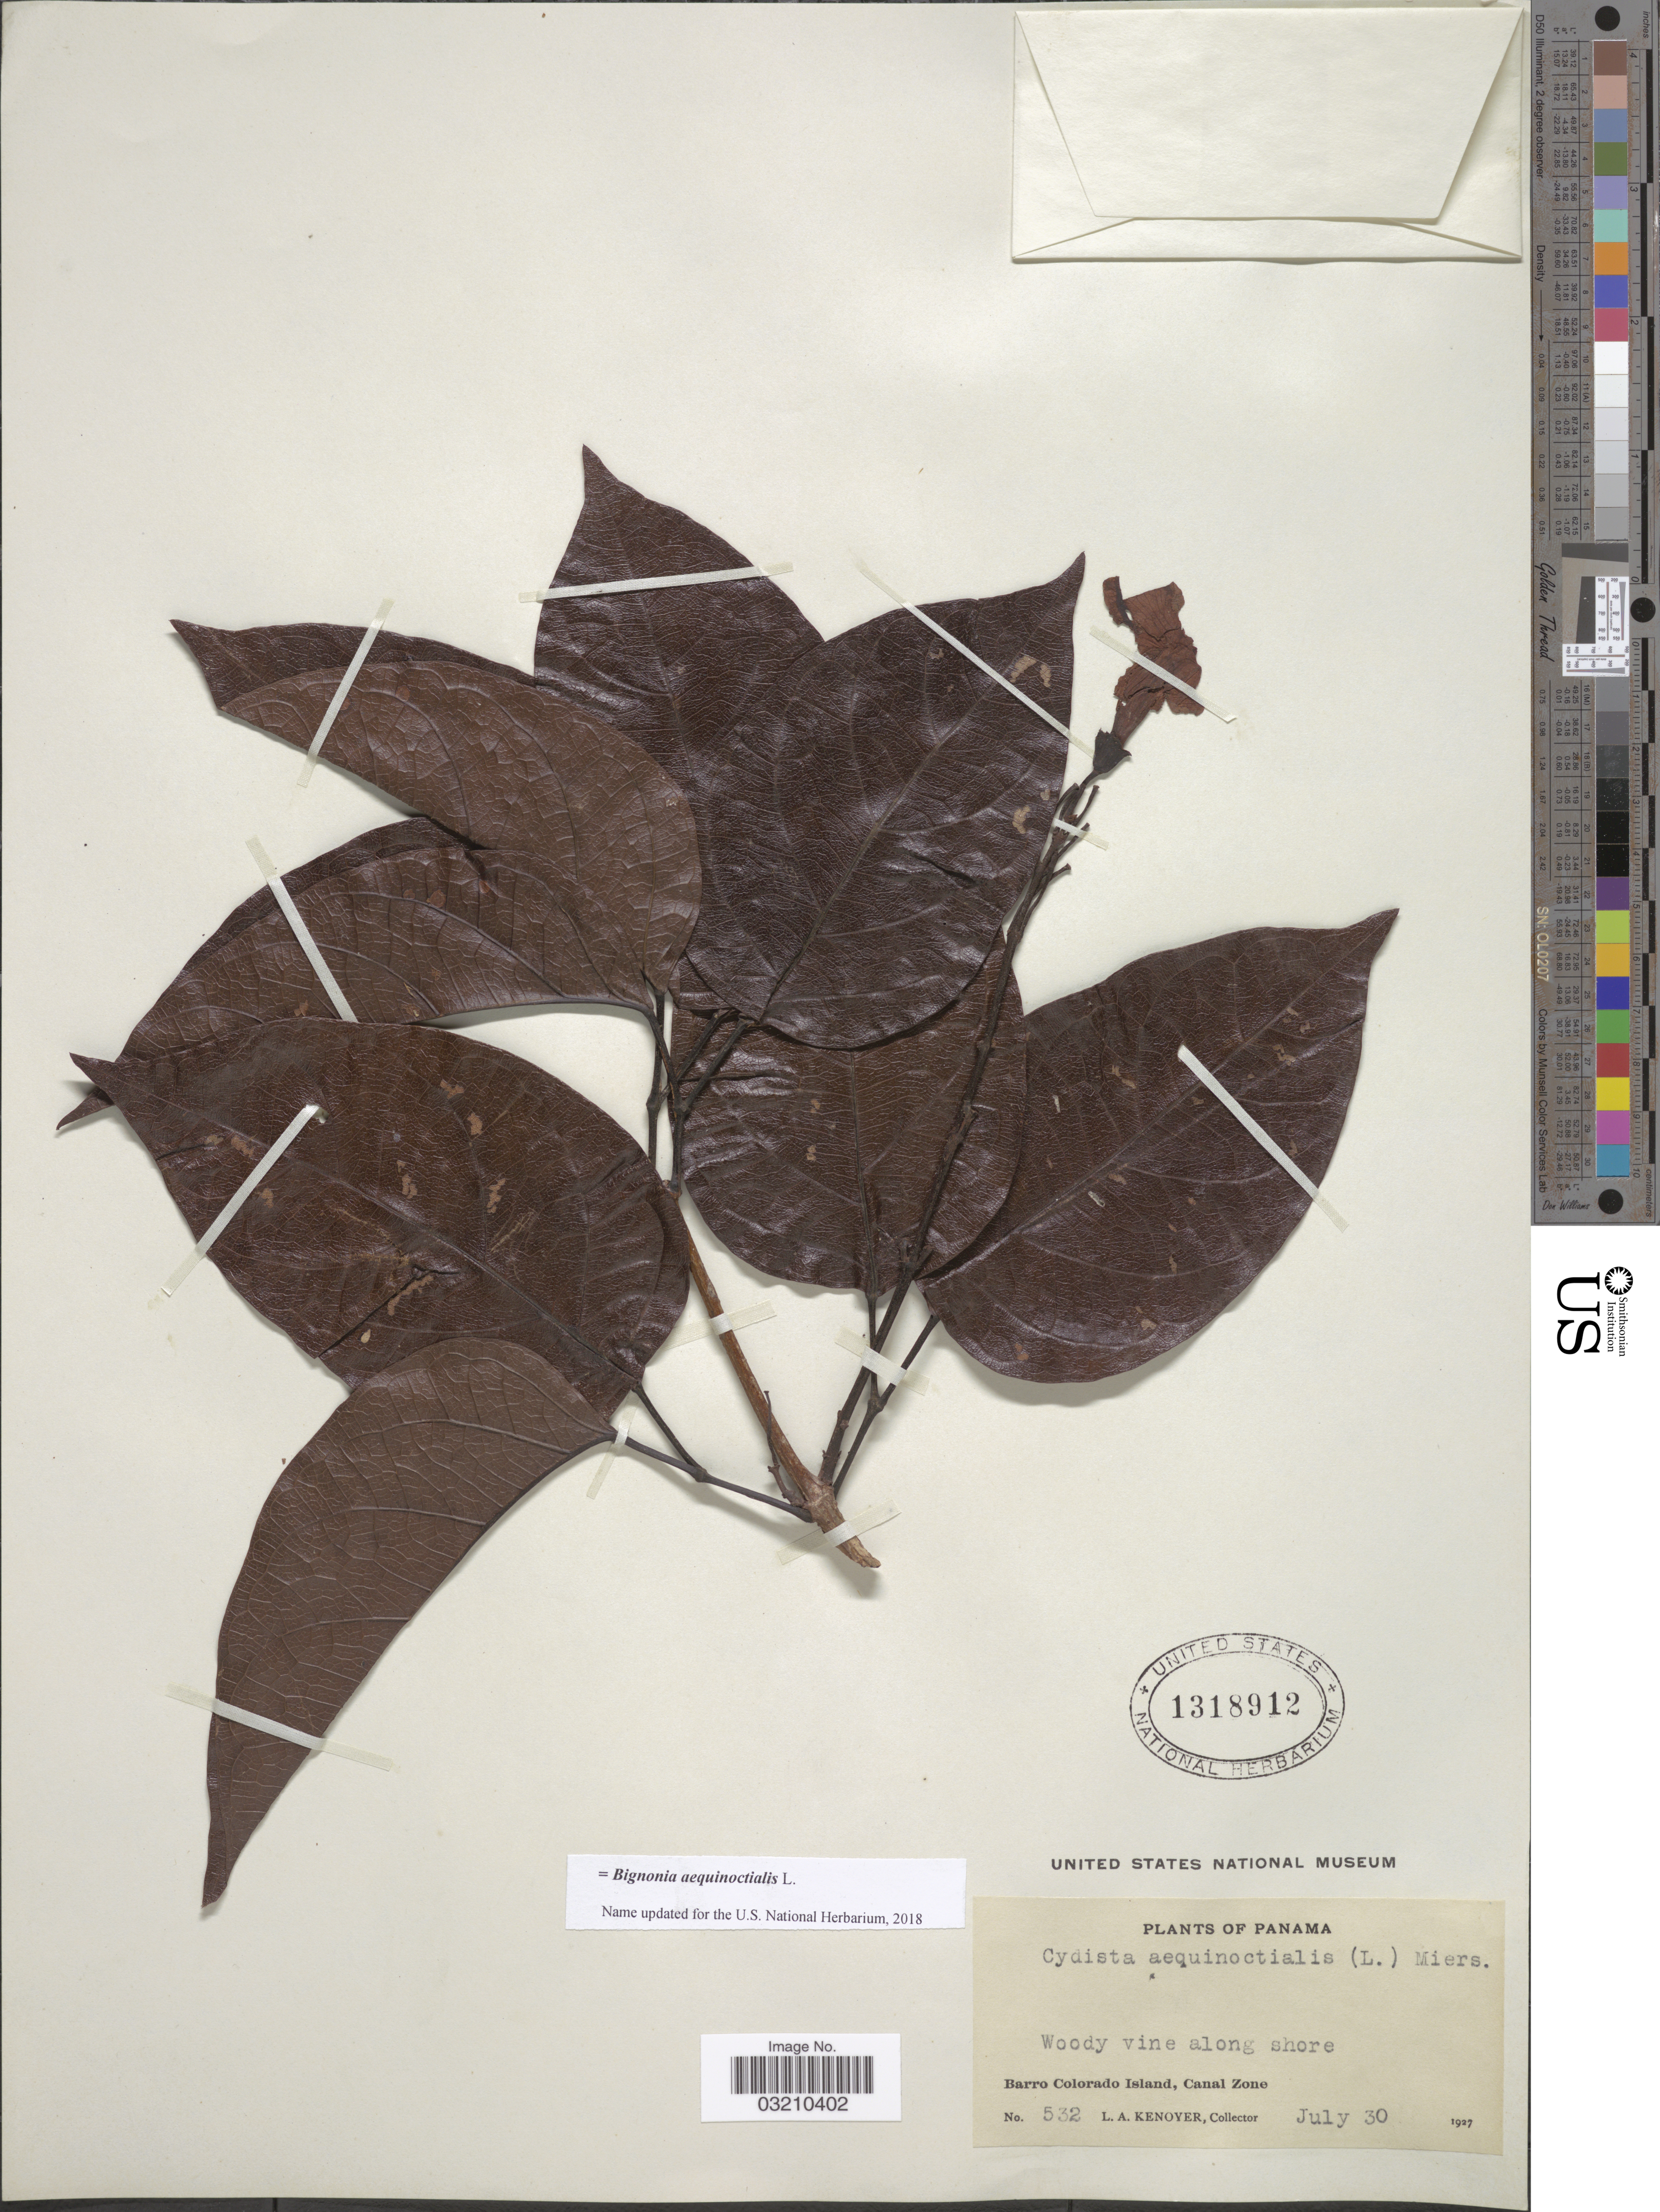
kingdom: Plantae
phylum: Tracheophyta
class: Magnoliopsida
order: Lamiales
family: Bignoniaceae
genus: Bignonia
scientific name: Bignonia aequinoctialis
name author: L.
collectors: L. A. Kenoyer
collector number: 532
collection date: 1927-07-30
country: Panama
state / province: Panamá Oeste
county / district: Canal Zone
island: Barro Colorado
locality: Barro Colorado Island, Canal Zone.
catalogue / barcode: US 1318912